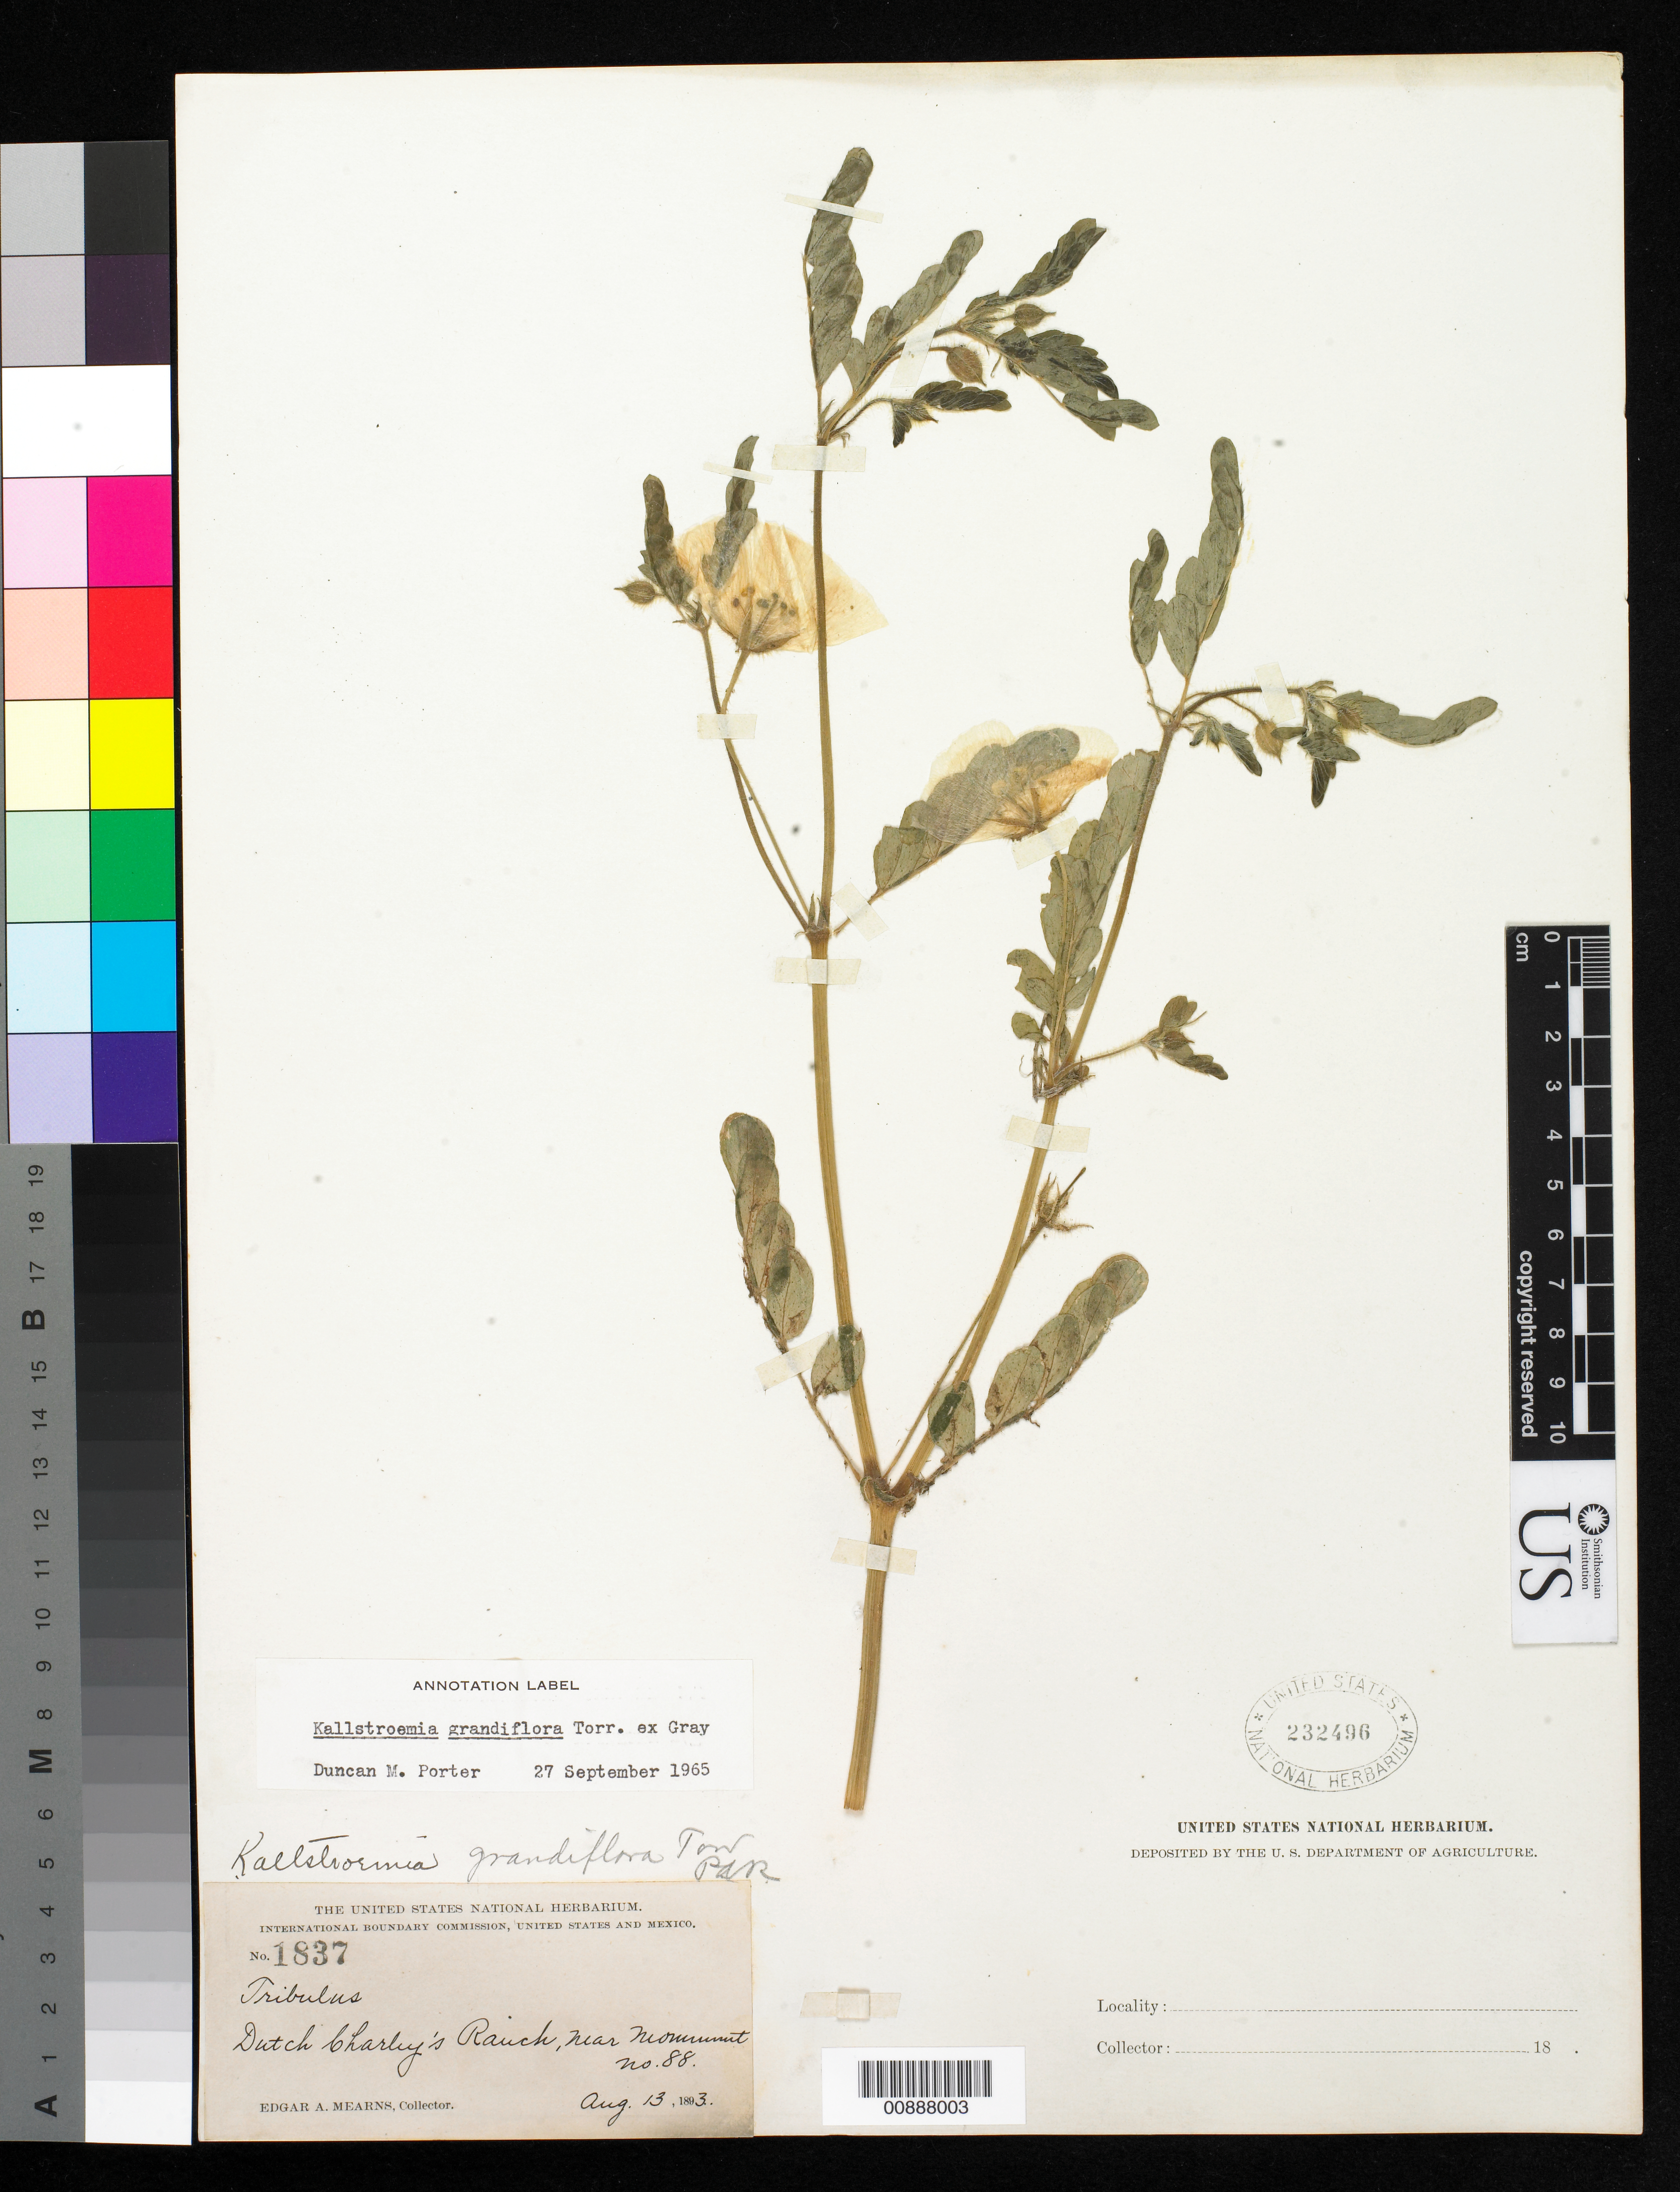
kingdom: Plantae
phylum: Tracheophyta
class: Magnoliopsida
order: Zygophyllales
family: Zygophyllaceae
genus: Kallstroemia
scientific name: Kallstroemia grandiflora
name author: Torr. ex A. Gray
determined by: Porter, D. M.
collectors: E. A. Mearns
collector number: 1837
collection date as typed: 13 Aug 1893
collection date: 1893-08-13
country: United States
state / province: Arizona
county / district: Cochise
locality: Dutch Charley's Ranch, near Monument no. 88.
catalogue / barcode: US 232496